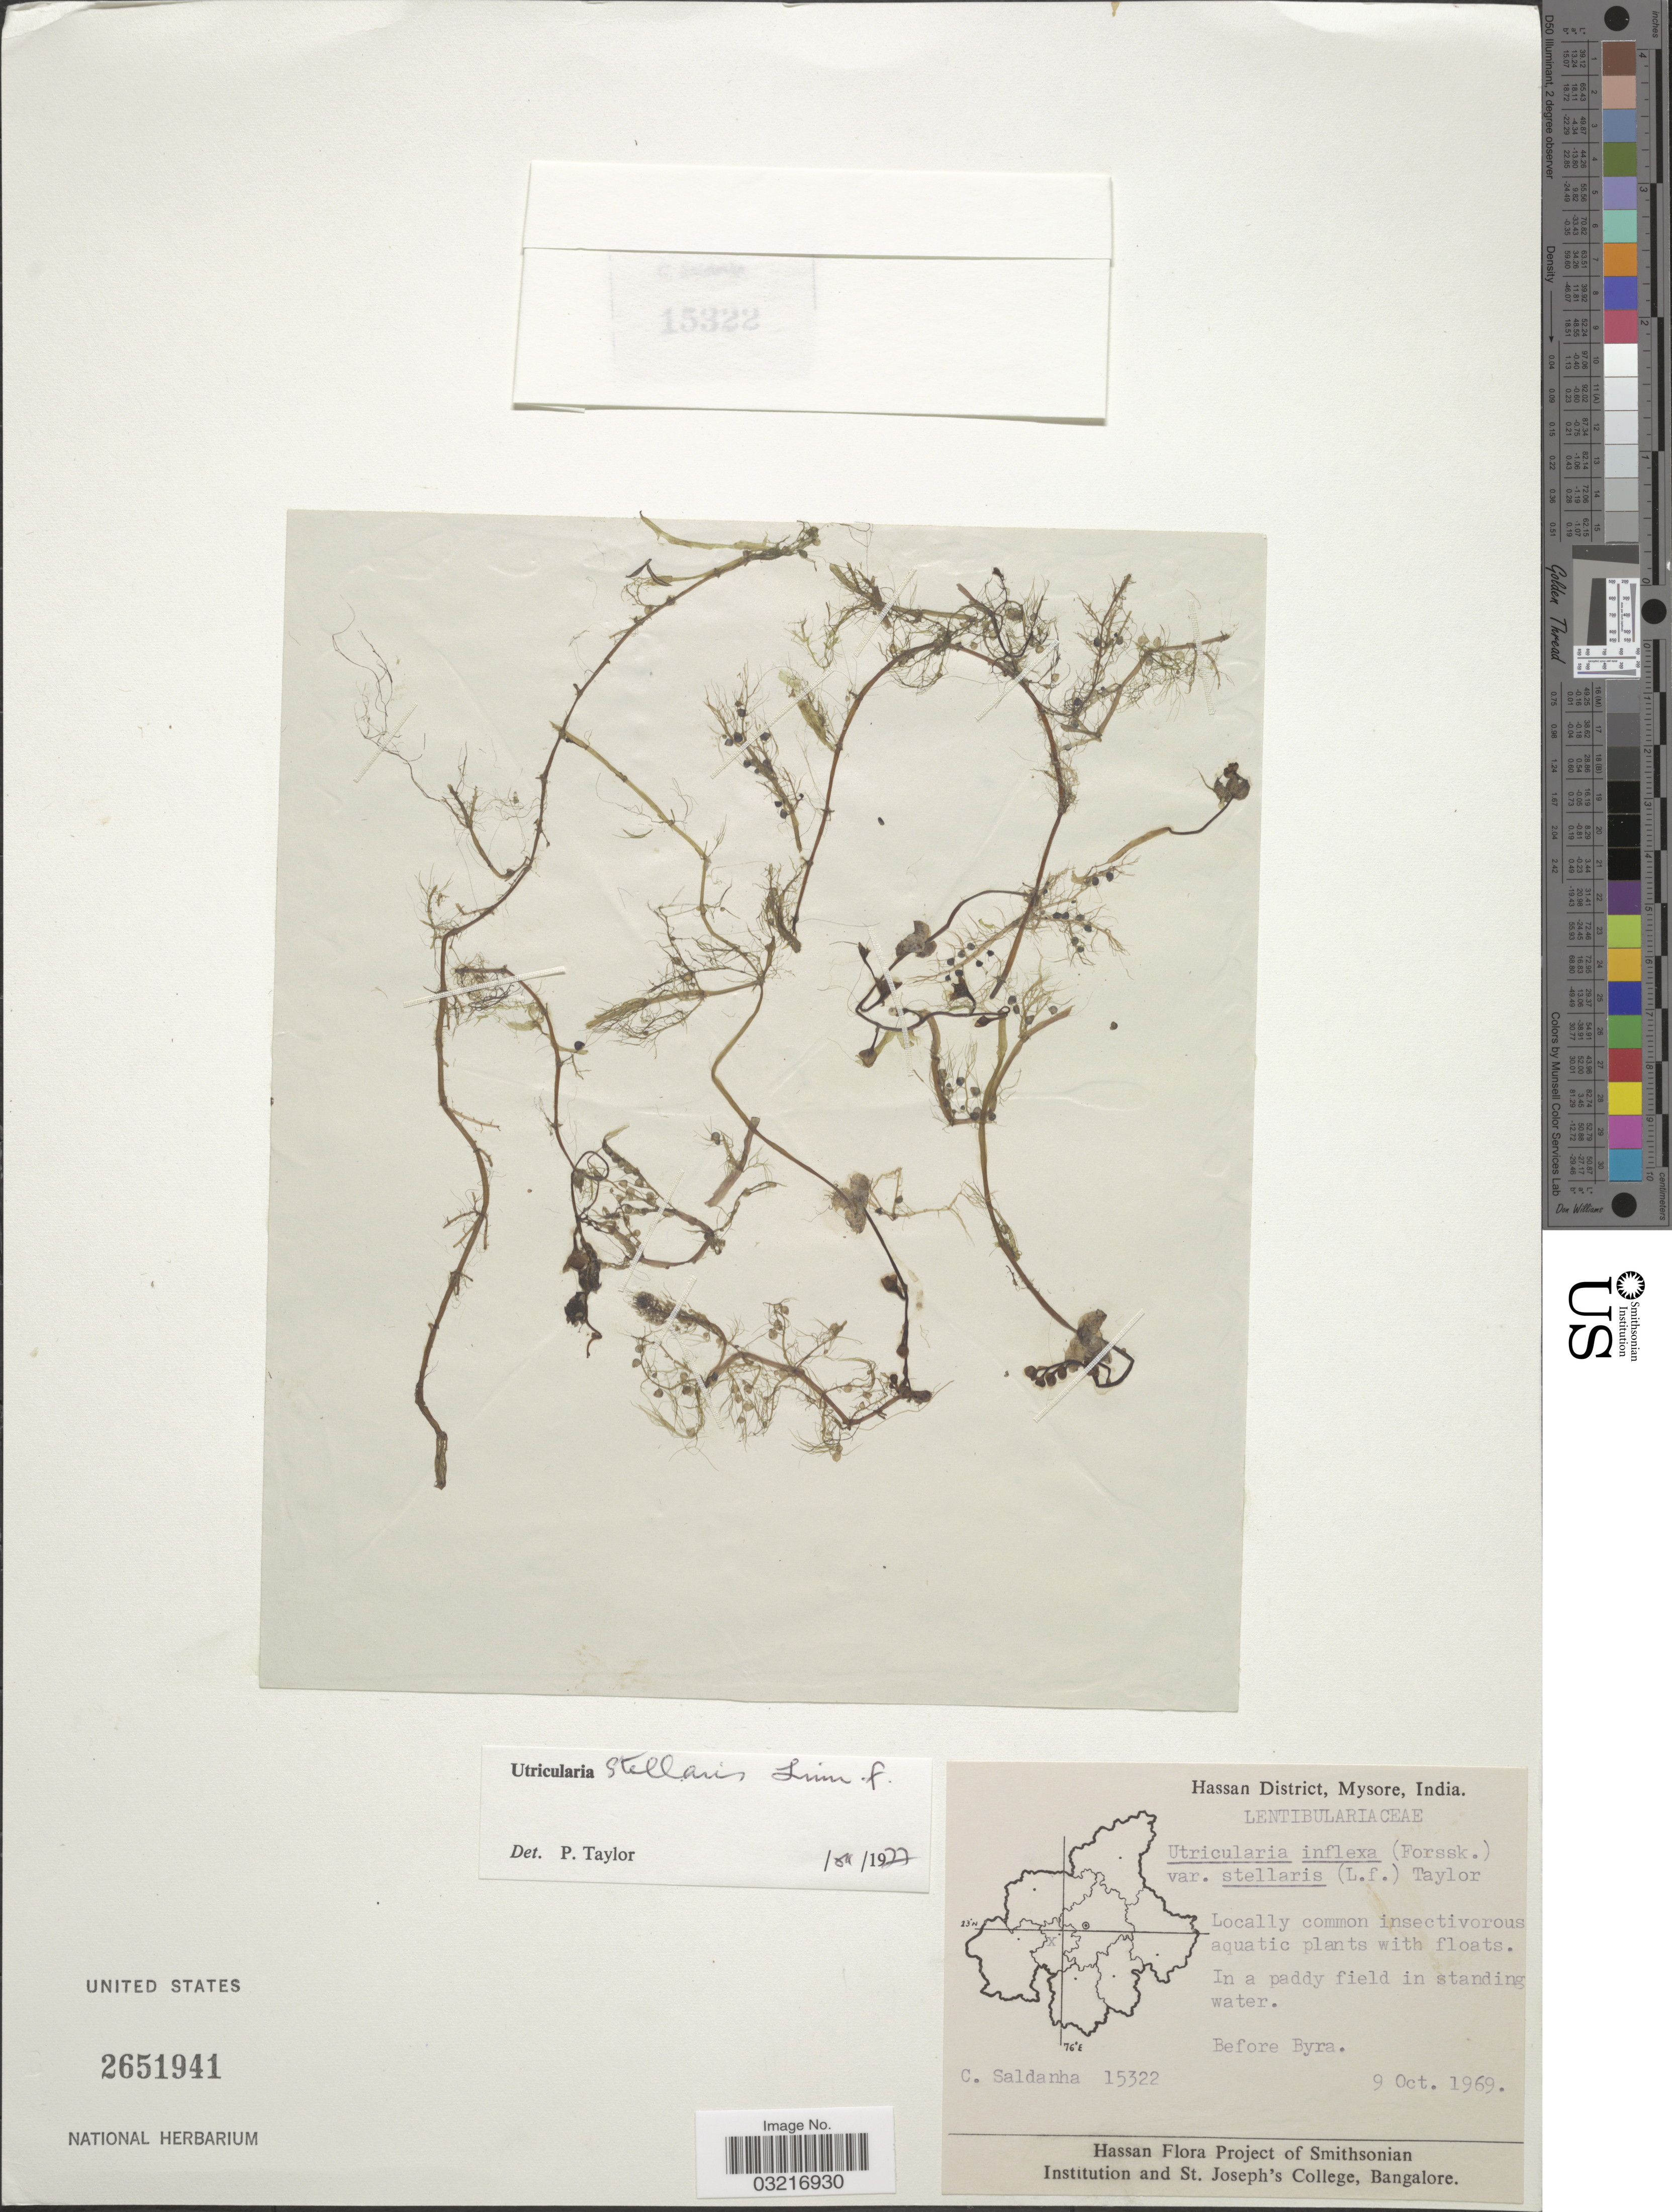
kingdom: Plantae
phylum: Tracheophyta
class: Magnoliopsida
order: Lamiales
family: Lentibulariaceae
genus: Utricularia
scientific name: Utricularia stellaris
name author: L. f.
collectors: C. Saldanha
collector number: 15322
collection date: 1969-10-09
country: India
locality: Hassan District, Mysore, Before Byra.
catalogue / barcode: US 2651941